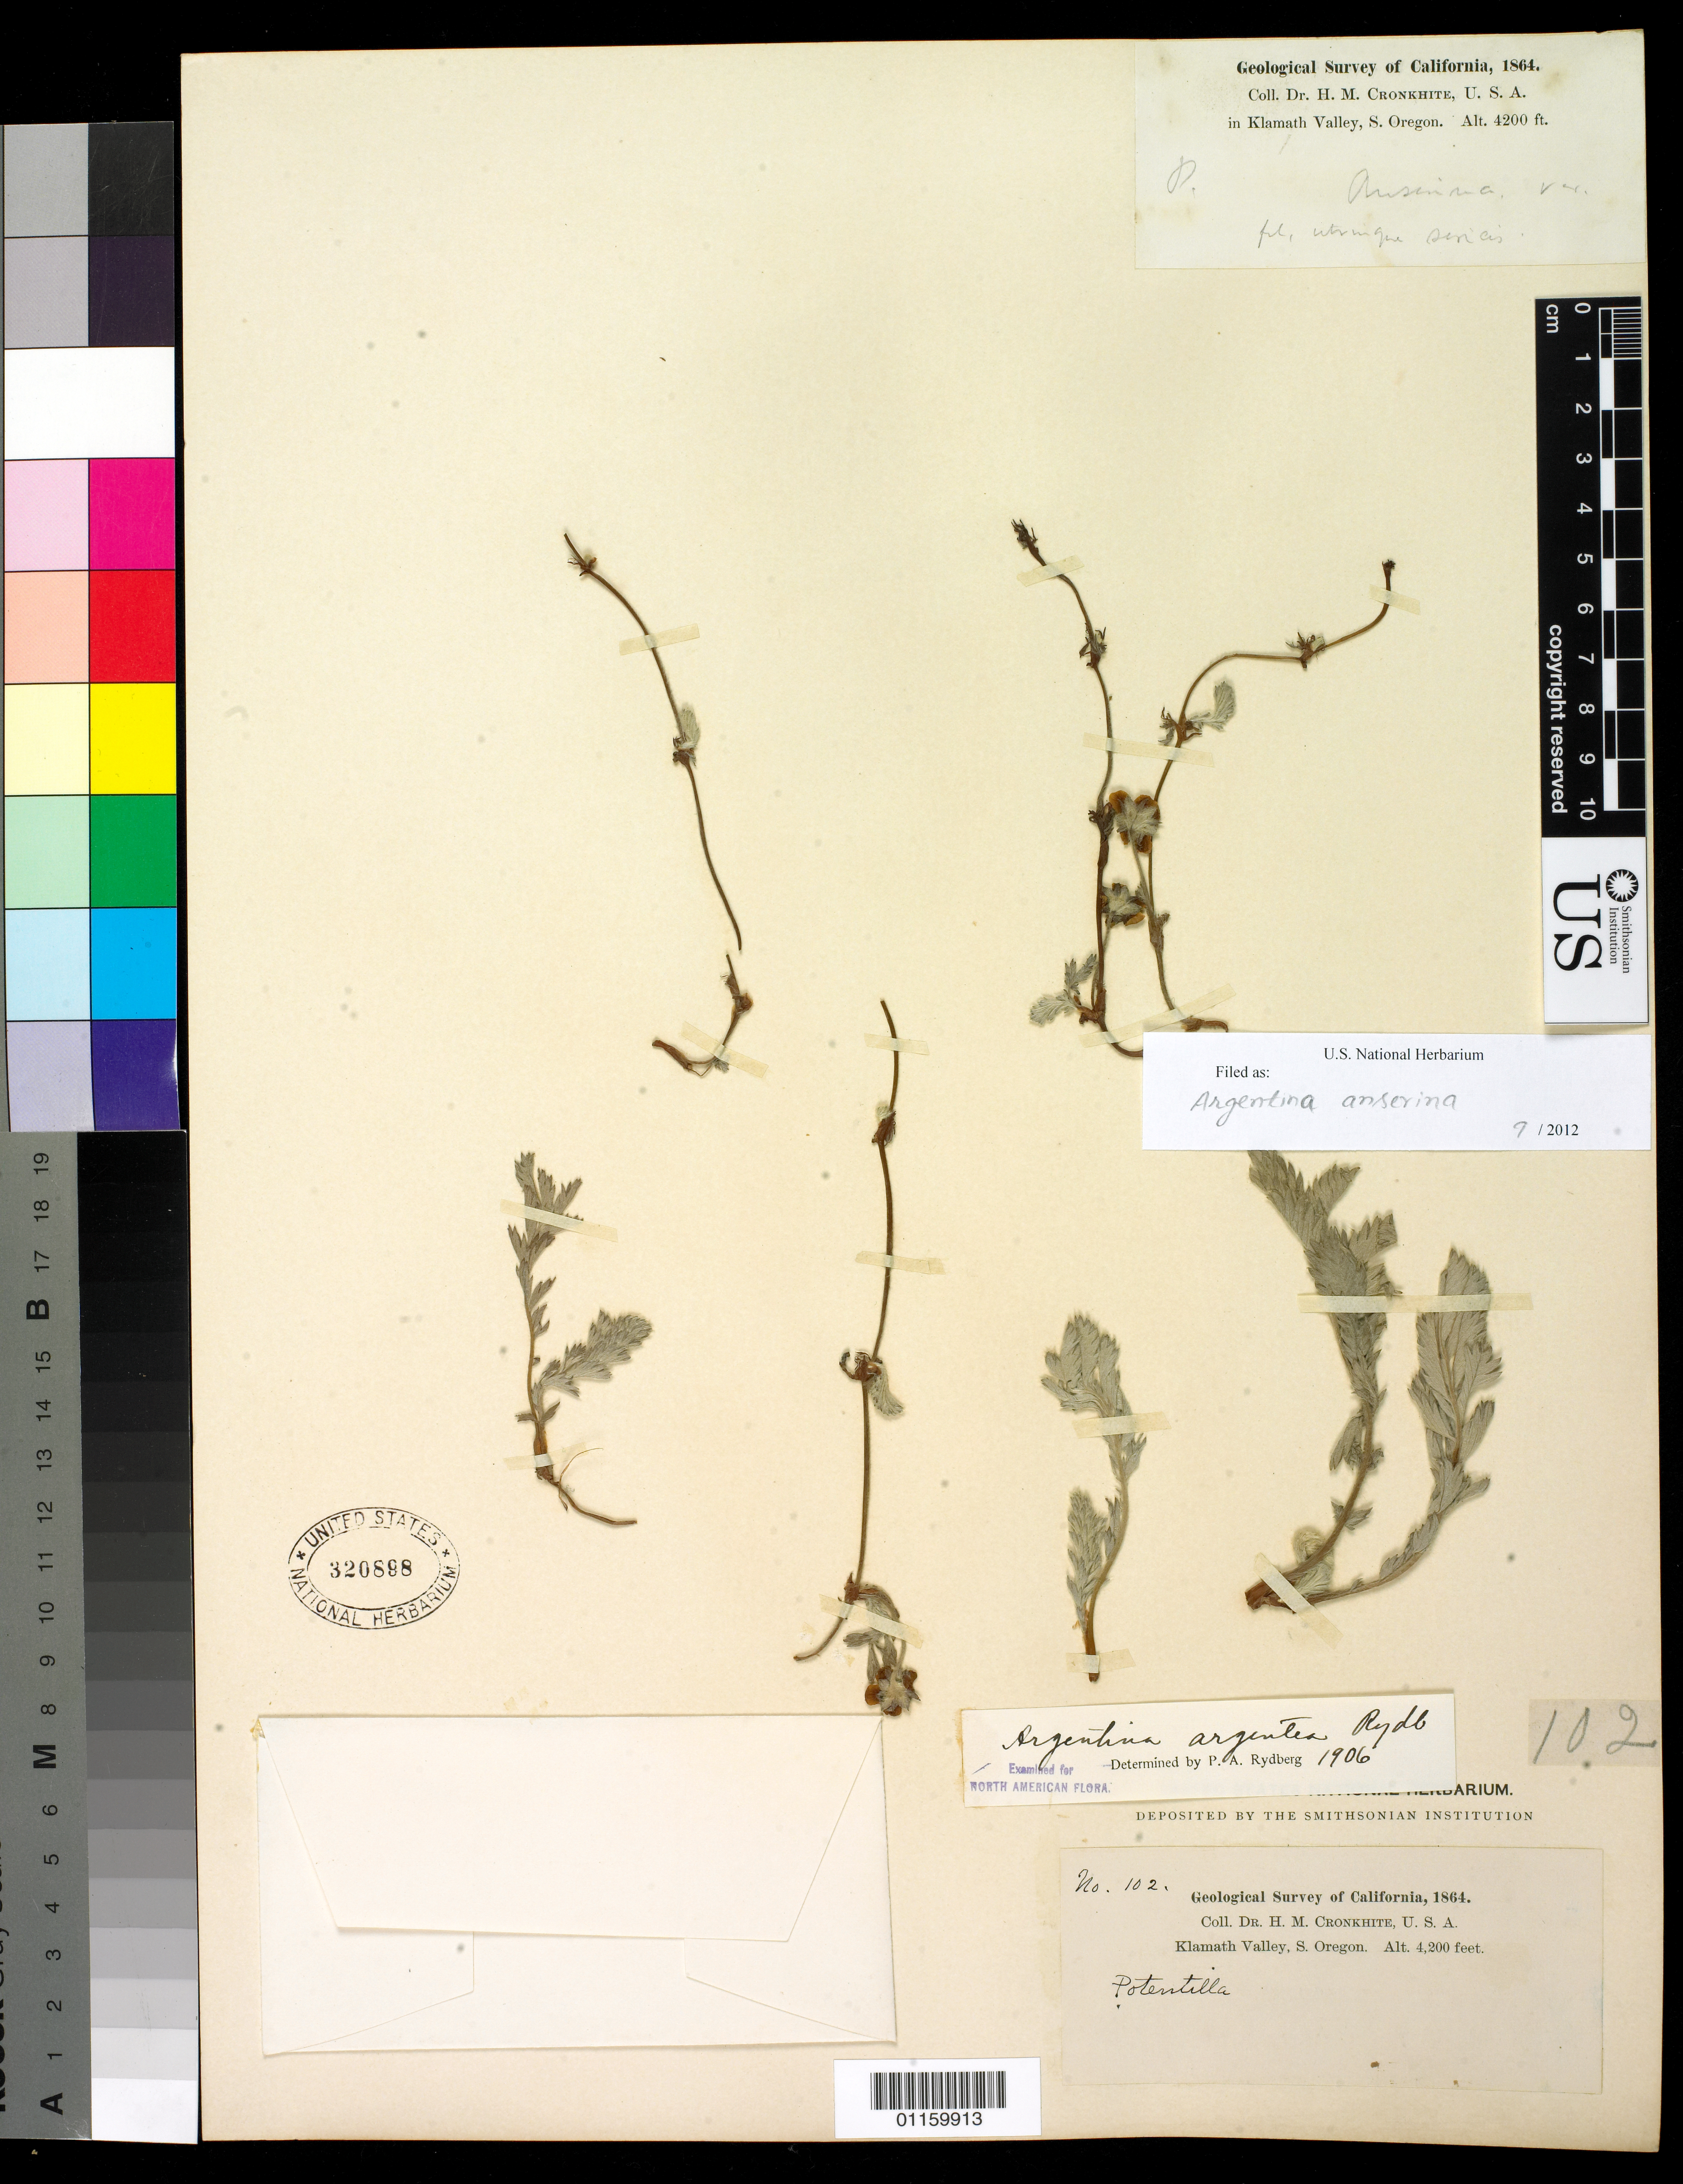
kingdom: Plantae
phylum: Tracheophyta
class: Magnoliopsida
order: Rosales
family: Rosaceae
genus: Argentina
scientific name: Argentina anserina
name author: (L.) Rydb.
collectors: H. M. Cronkhite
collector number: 102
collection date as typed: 1864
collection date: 1864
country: United States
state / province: Oregon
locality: Klamath Valley, S. Oregon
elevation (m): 1280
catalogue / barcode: US 320898